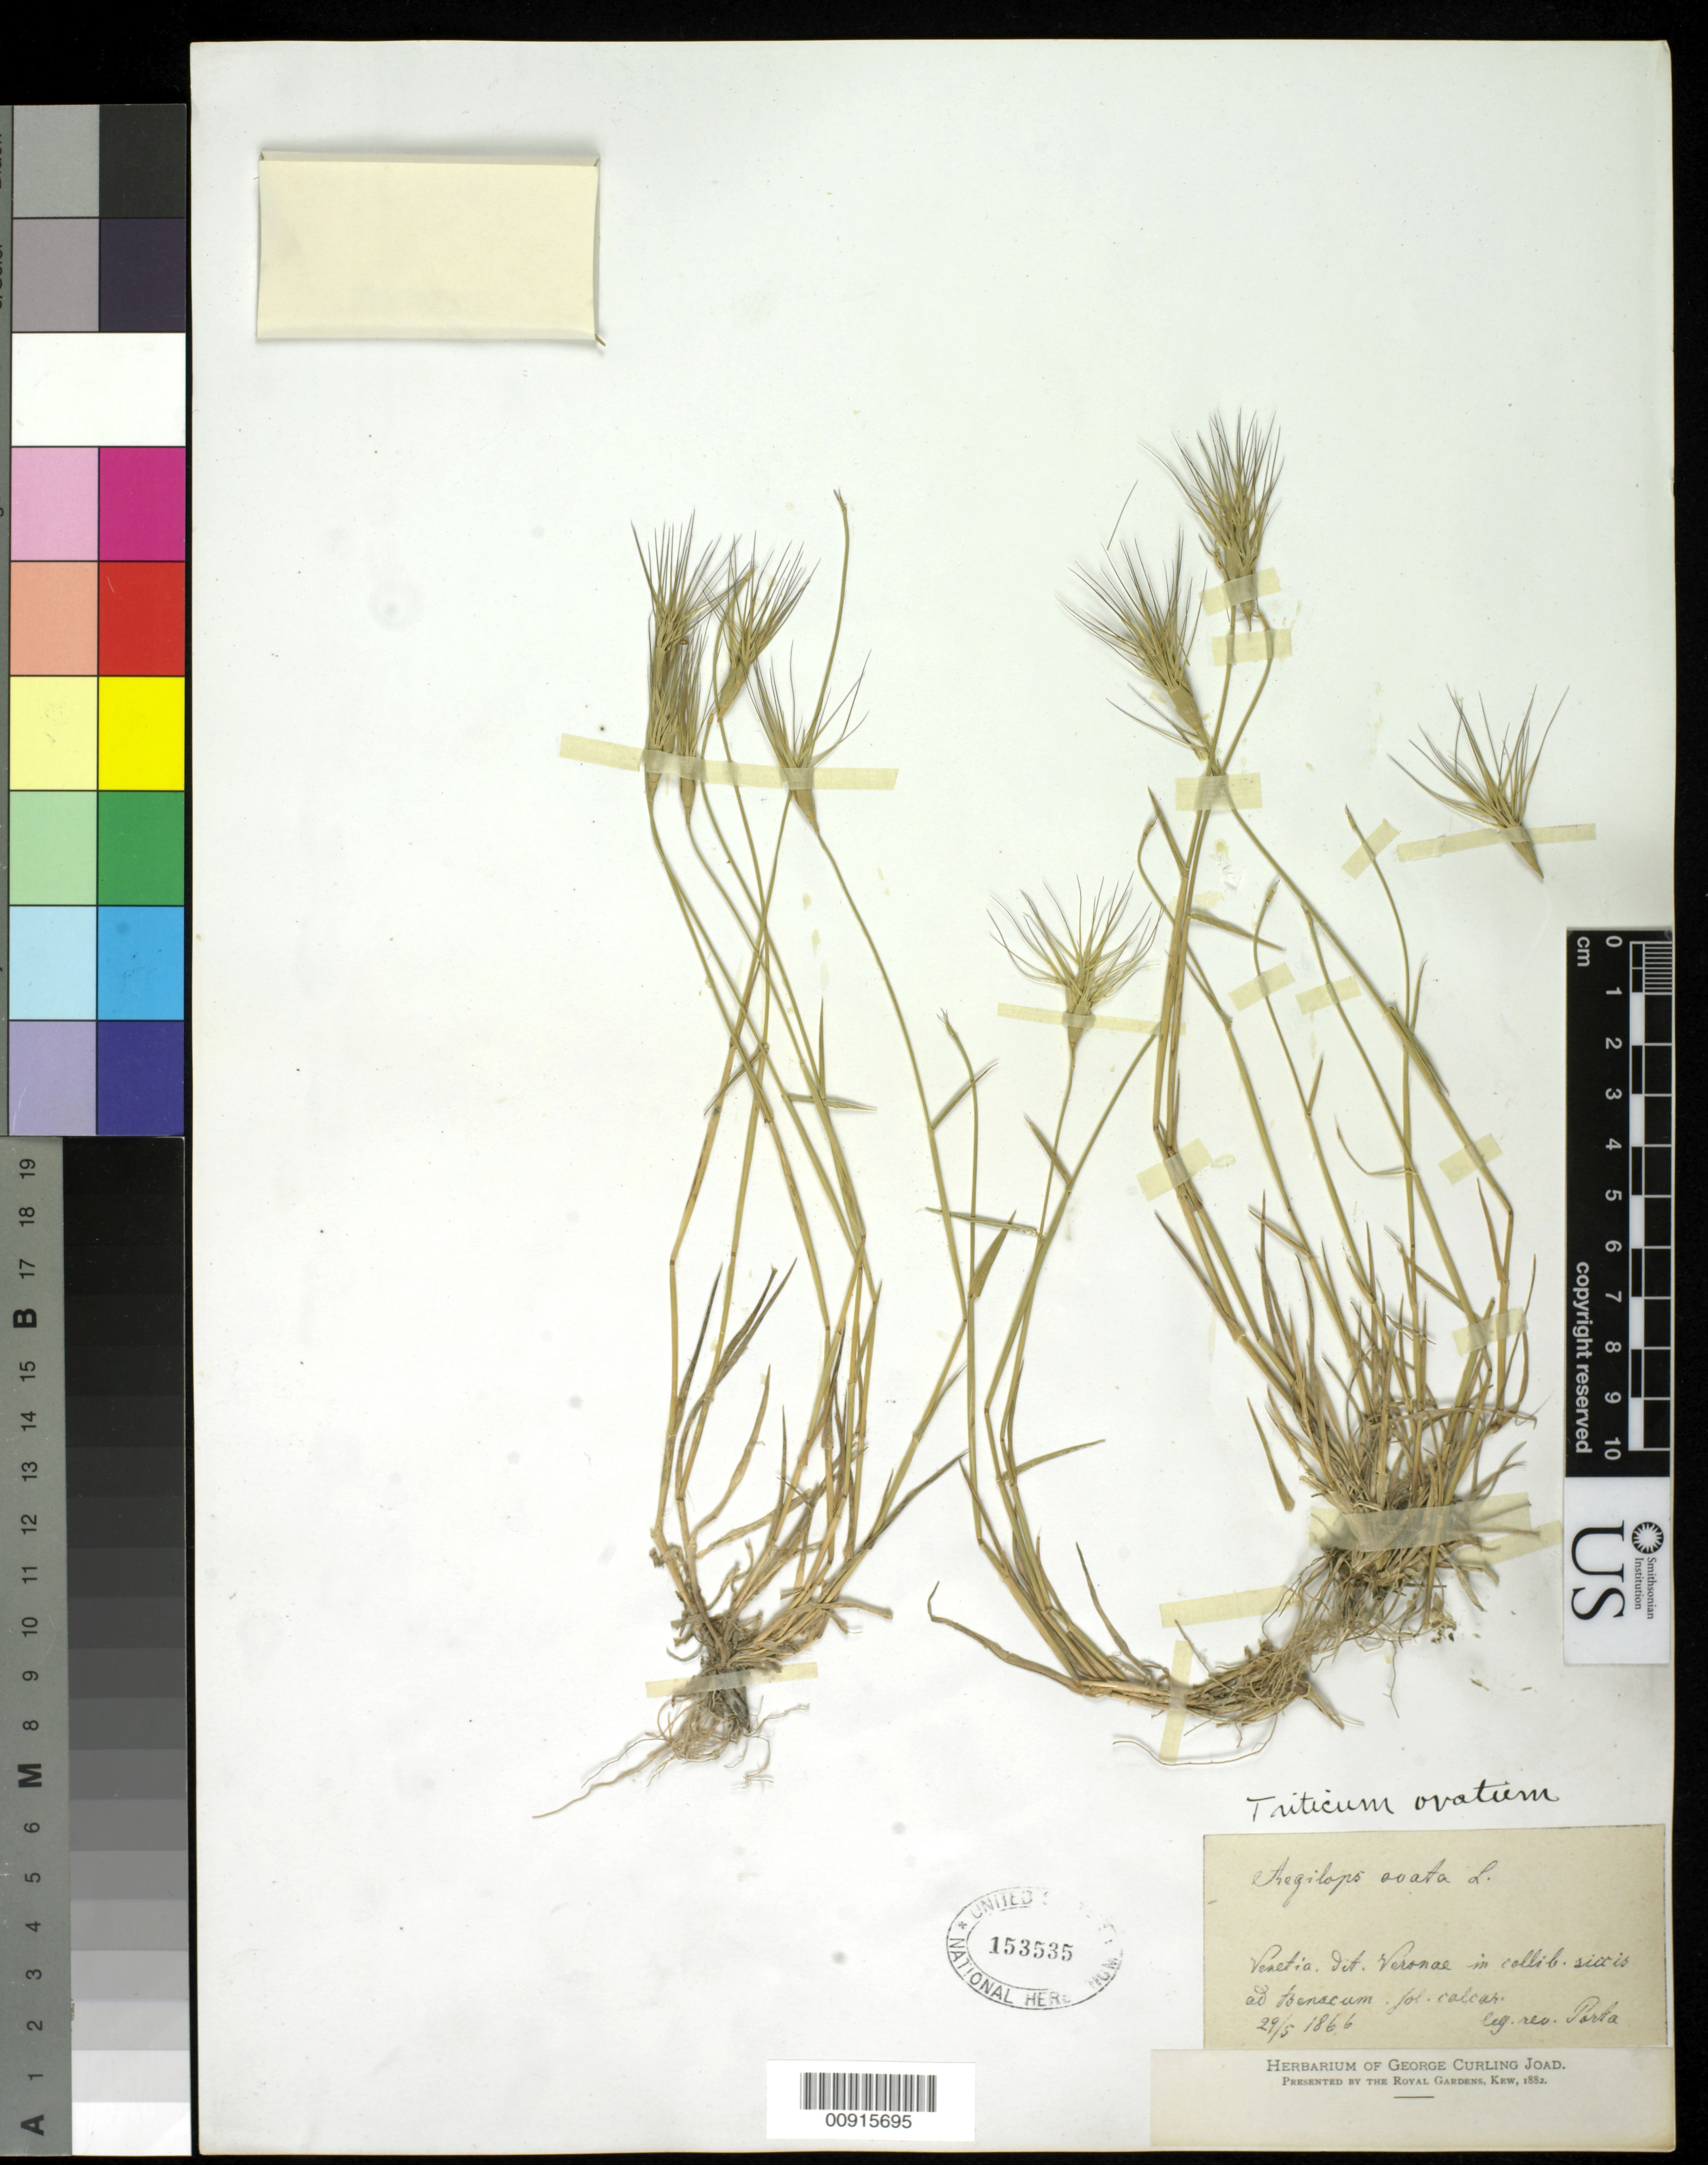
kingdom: Plantae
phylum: Tracheophyta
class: Liliopsida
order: Poales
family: Poaceae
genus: Aegilops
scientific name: Aegilops neglecta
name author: Req. ex Bertol.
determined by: Poaceae Reorganization Project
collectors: P. Porta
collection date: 1866-05-29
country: Italy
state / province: Veneto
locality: Verona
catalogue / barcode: US 153535